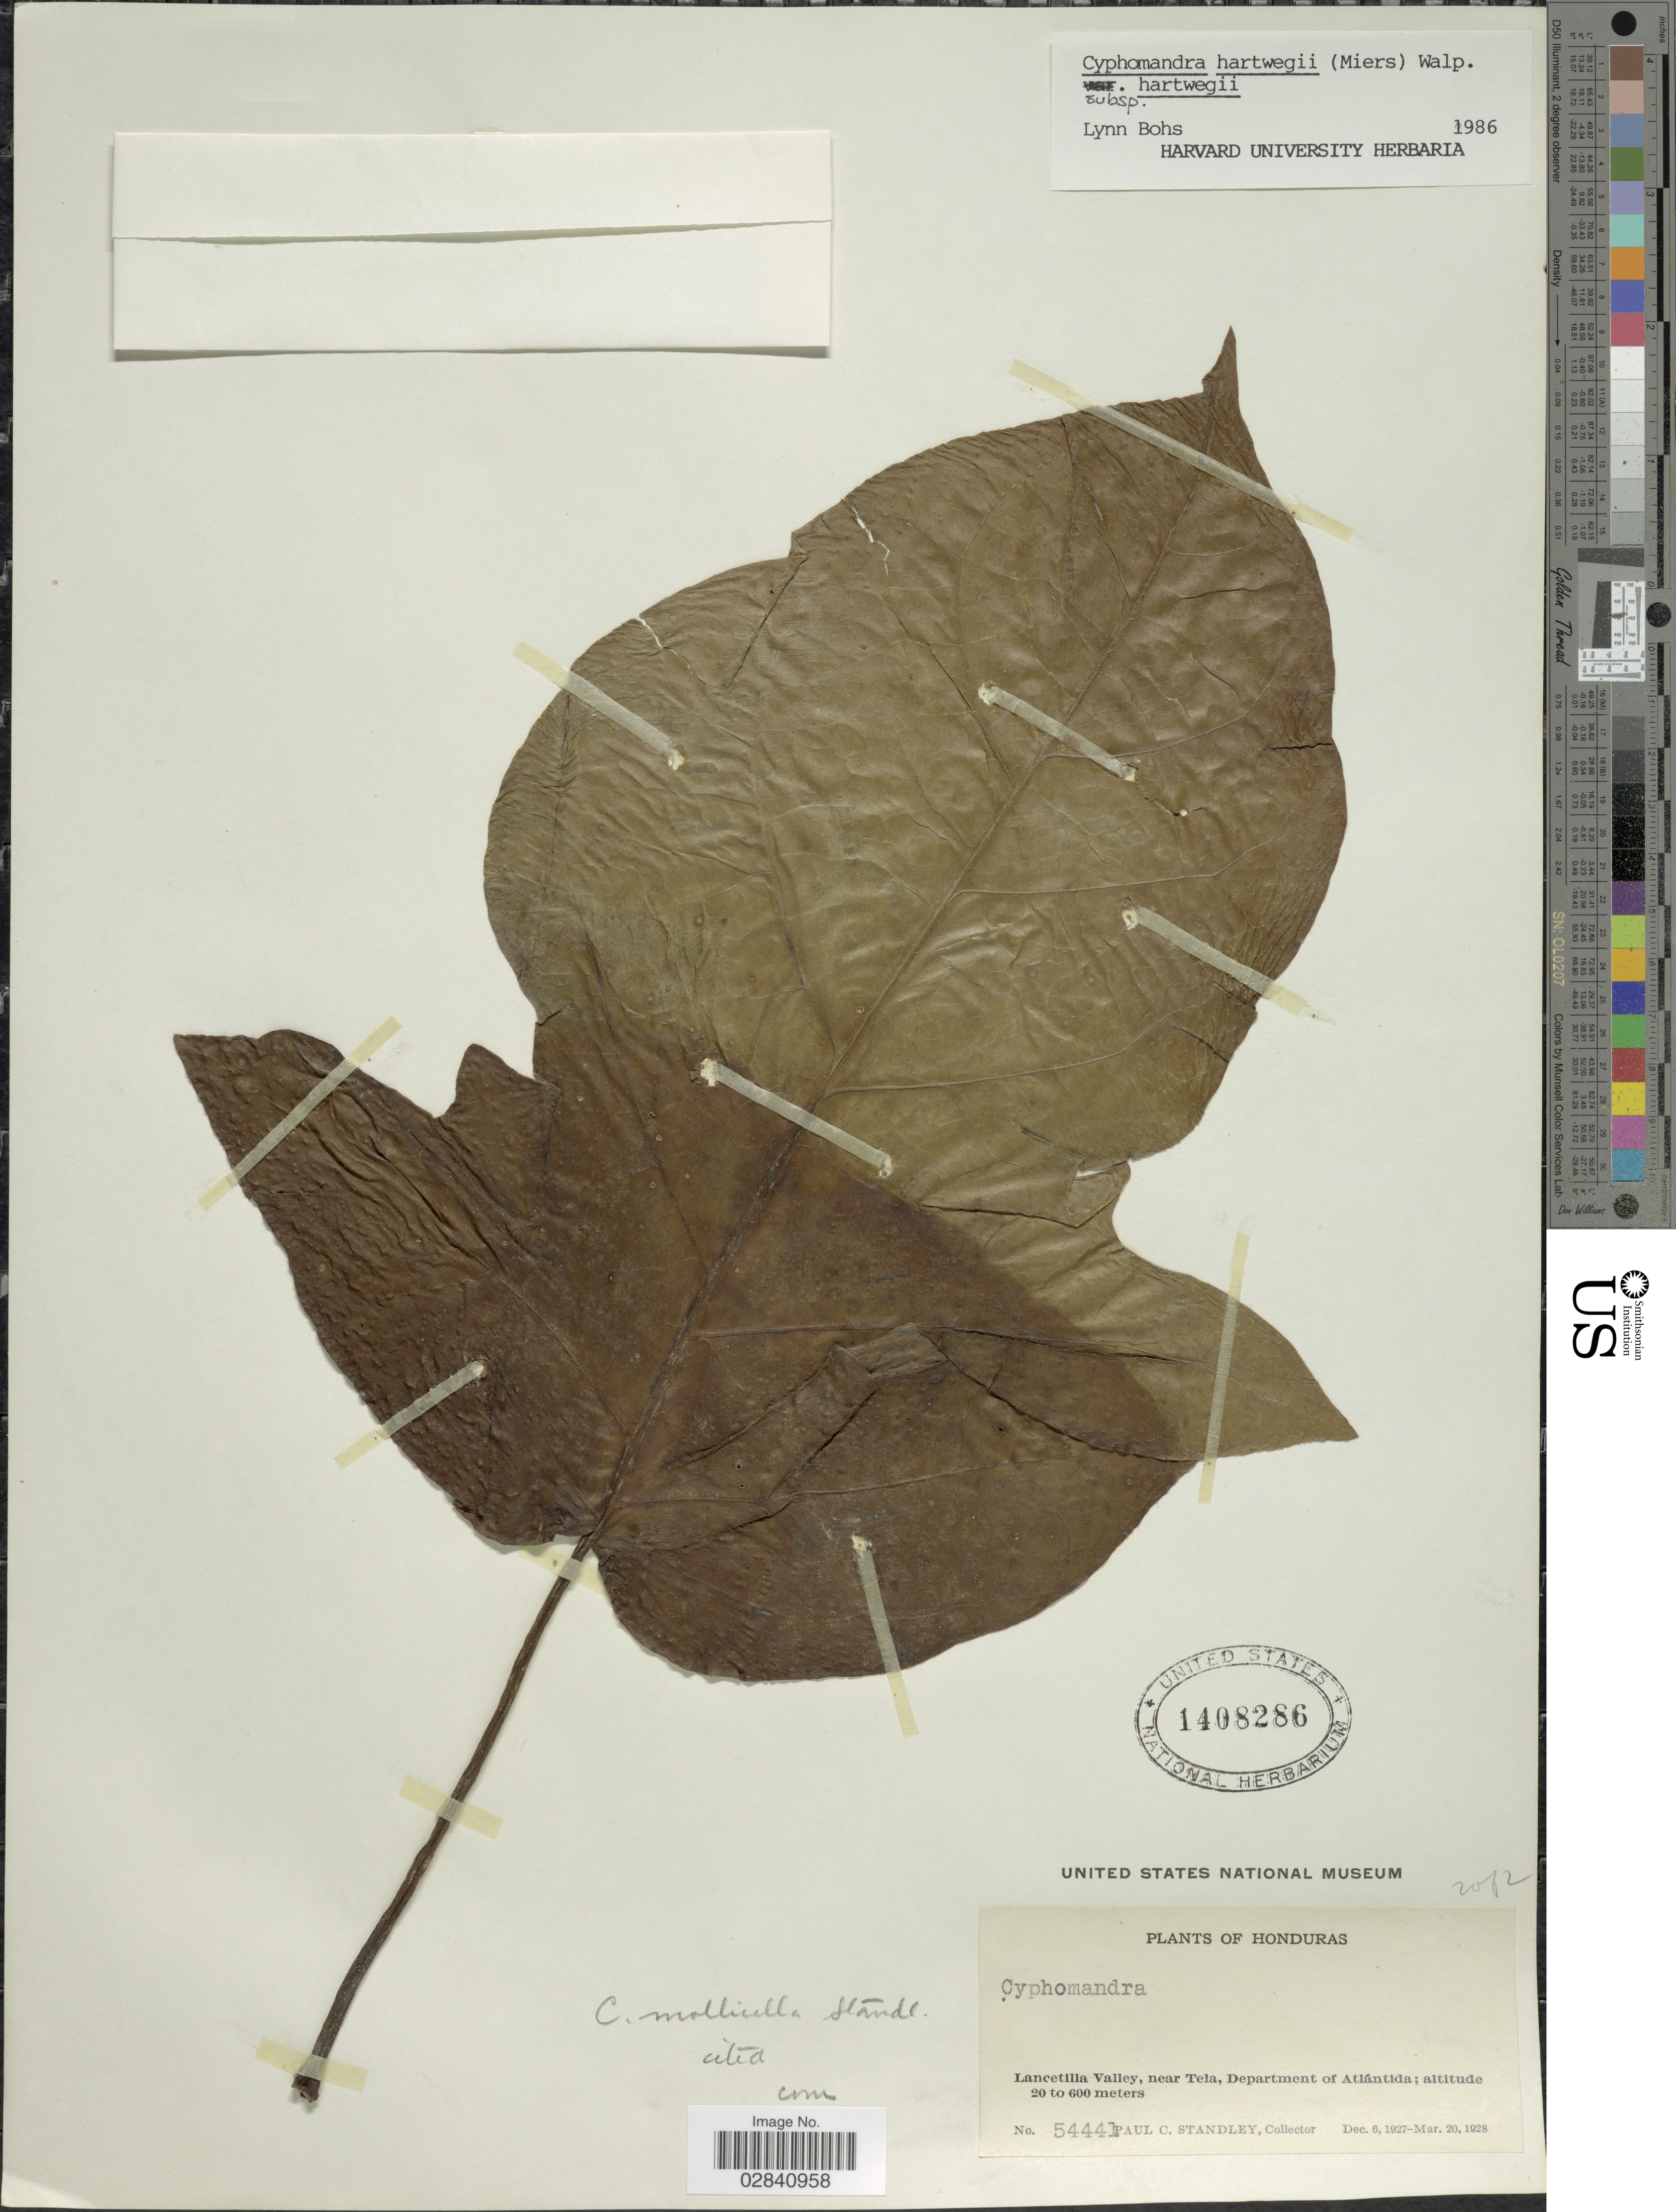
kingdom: Plantae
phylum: Tracheophyta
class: Magnoliopsida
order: Solanales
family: Solanaceae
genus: Cyphomandra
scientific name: Cyphomandra hartwegii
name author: (Miers) Sendtn. ex Walp.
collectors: P. C. Standley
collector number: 54441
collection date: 1927-12-06/1928-03-20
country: Honduras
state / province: Atlántida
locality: Lancetilla Valley, near Tela, Department of Atántida.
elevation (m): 20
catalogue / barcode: US 1408286